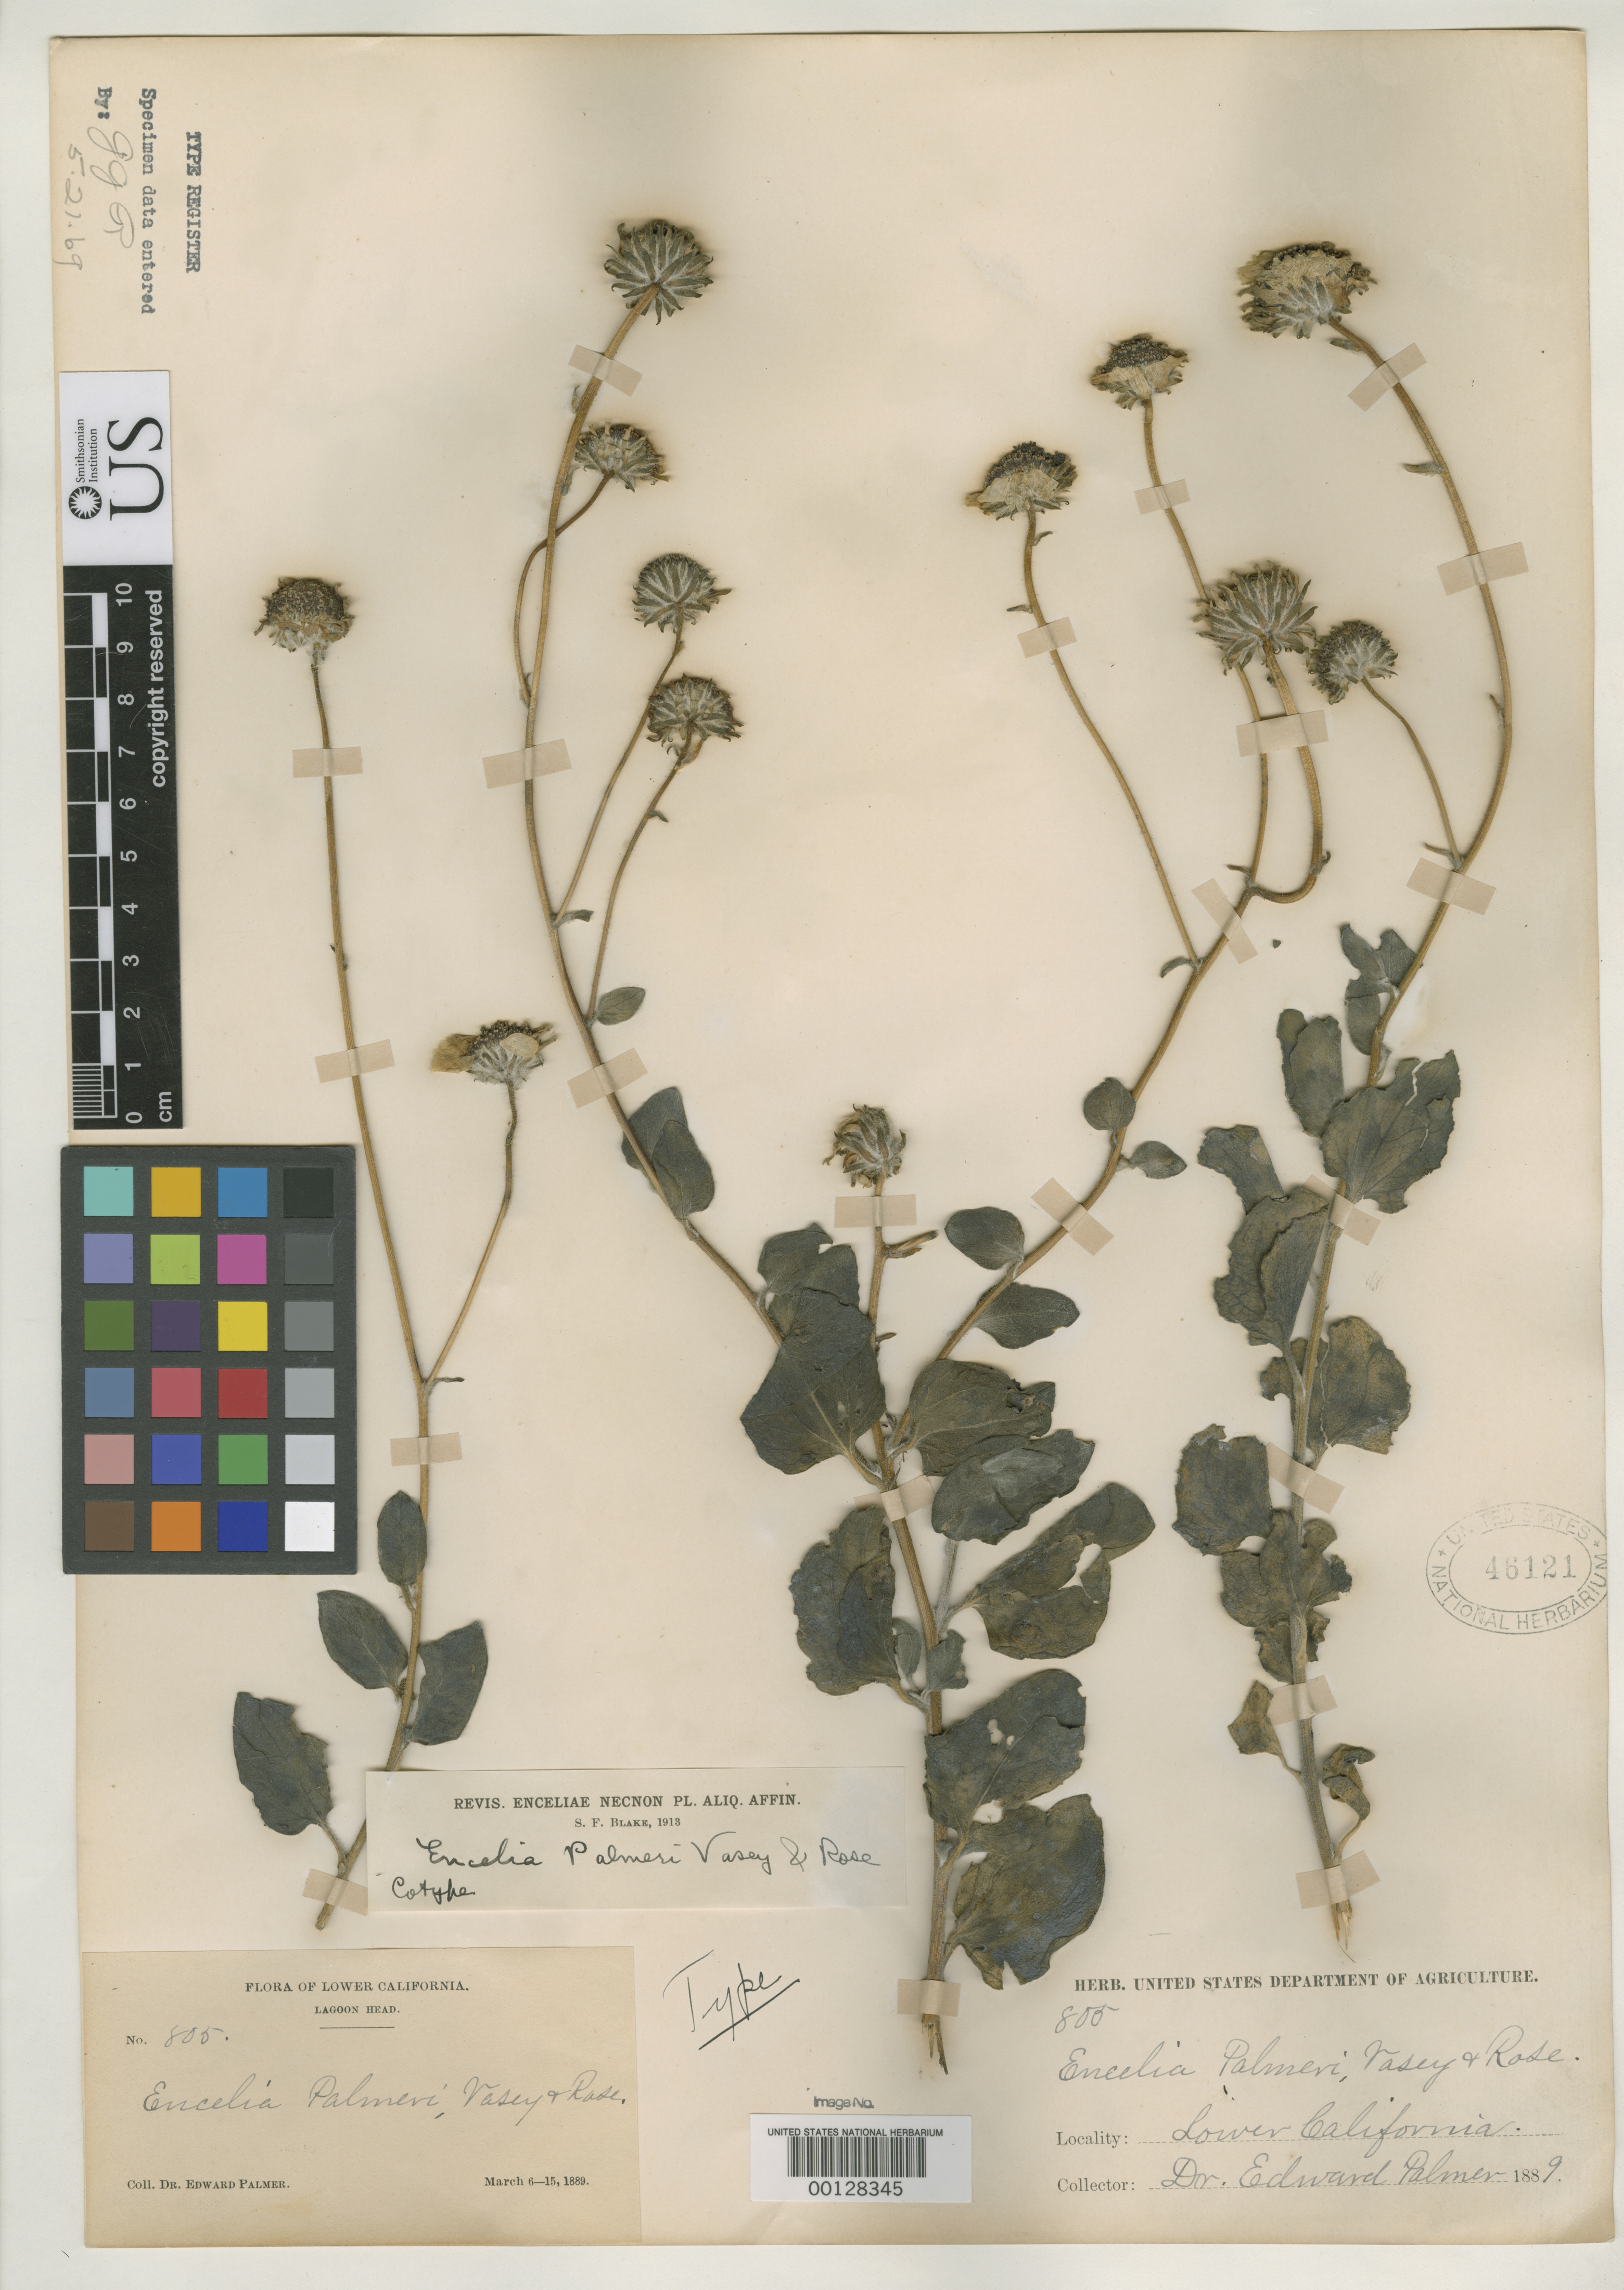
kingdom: Plantae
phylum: Tracheophyta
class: Magnoliopsida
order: Asterales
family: Asteraceae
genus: Encelia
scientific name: Encelia palmeri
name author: Vasey & Rose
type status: Type Collection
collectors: E. Palmer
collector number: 805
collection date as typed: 06 Mar 1889 to 15 Mar 1889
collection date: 1889-03-06/1889-03-15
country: Mexico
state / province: Baja California Norte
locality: Lagoon Head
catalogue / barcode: US 46121